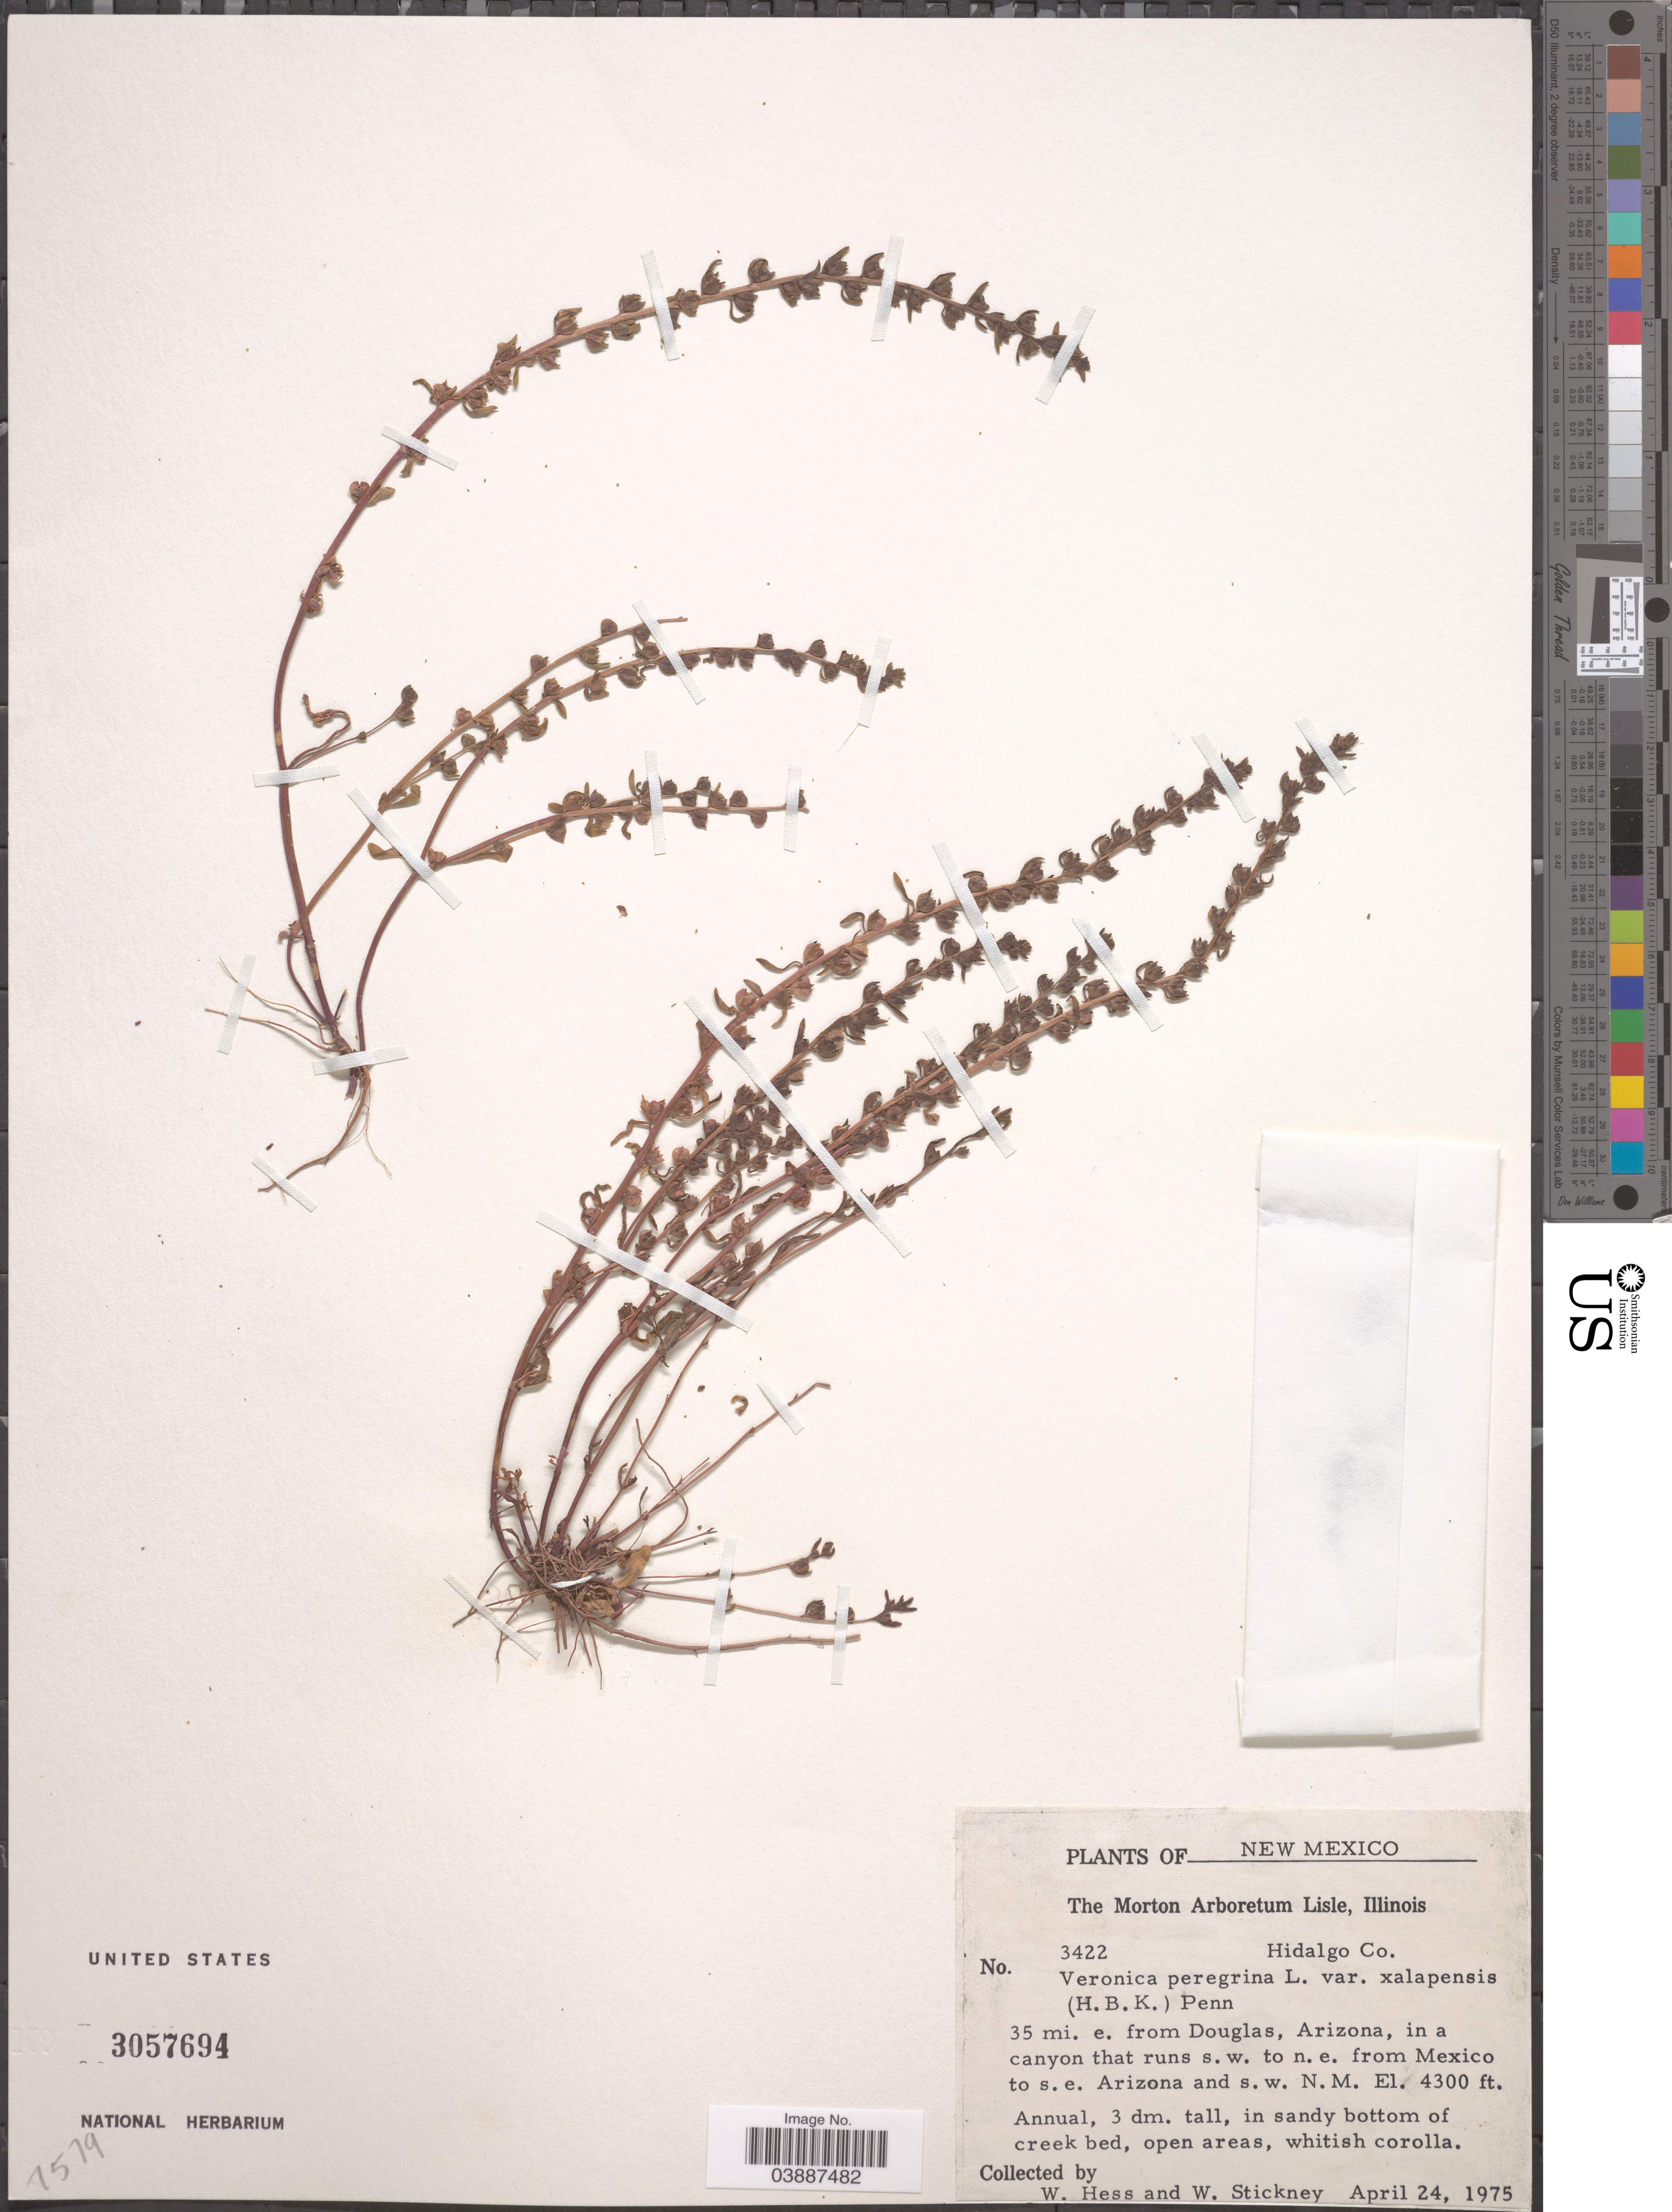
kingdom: Plantae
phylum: Tracheophyta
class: Magnoliopsida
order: Lamiales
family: Plantaginaceae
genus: Veronica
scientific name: Veronica xalapensis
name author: Kunth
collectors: W. Hess & W. Stickney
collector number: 3422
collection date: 1975-04-24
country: United States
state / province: New Mexico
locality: Hidalgo Co. 35 mi. e. from Douglas, Arizona, in a canyon that runs s.w. to n.e. from Mexico to s.e. Arizona and s.w. N.M.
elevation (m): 1311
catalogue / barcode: US 3057694